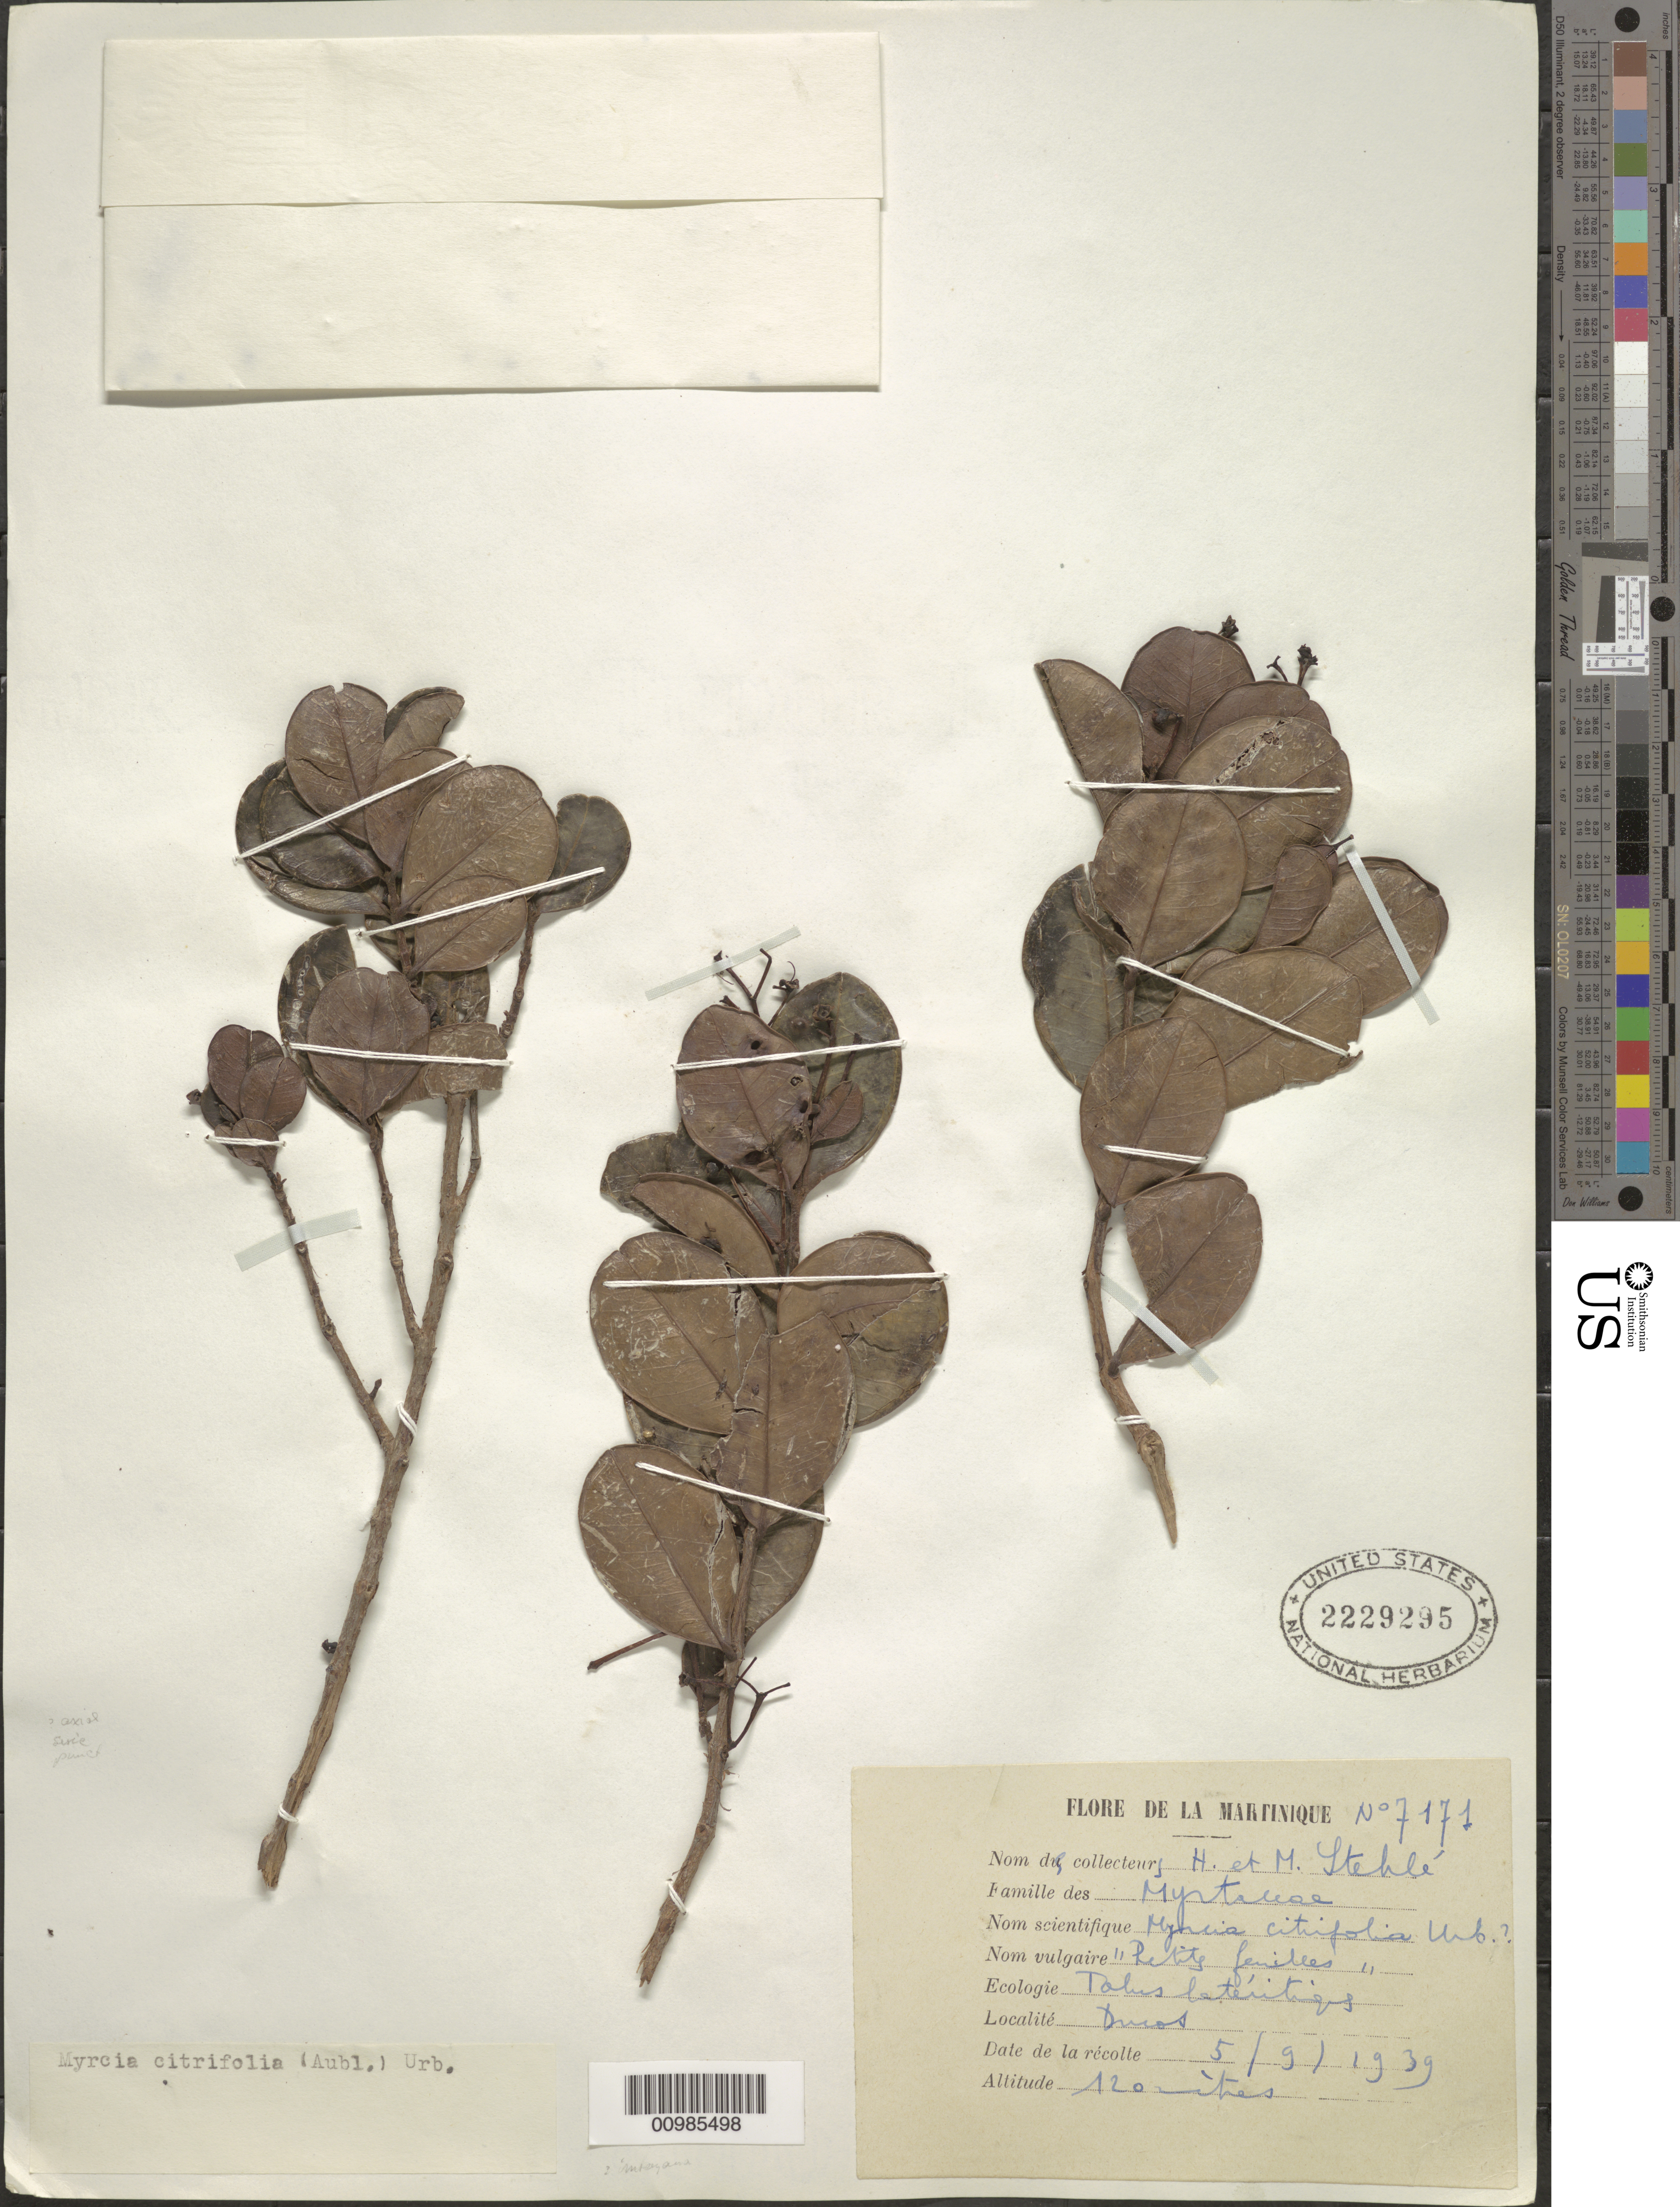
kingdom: Plantae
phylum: Tracheophyta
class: Magnoliopsida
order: Myrtales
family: Myrtaceae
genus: Myrcia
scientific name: Myrcia citrifolia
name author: (Aubl.) Urb.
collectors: H. Stehlé & M. Stehlé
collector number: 7171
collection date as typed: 09 May 1939 or 05 Sep 1939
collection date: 1939-05-09 or 1939-09-05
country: Martinique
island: Martinique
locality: Duros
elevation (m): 120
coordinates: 0 N, 0 E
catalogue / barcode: US 2229295